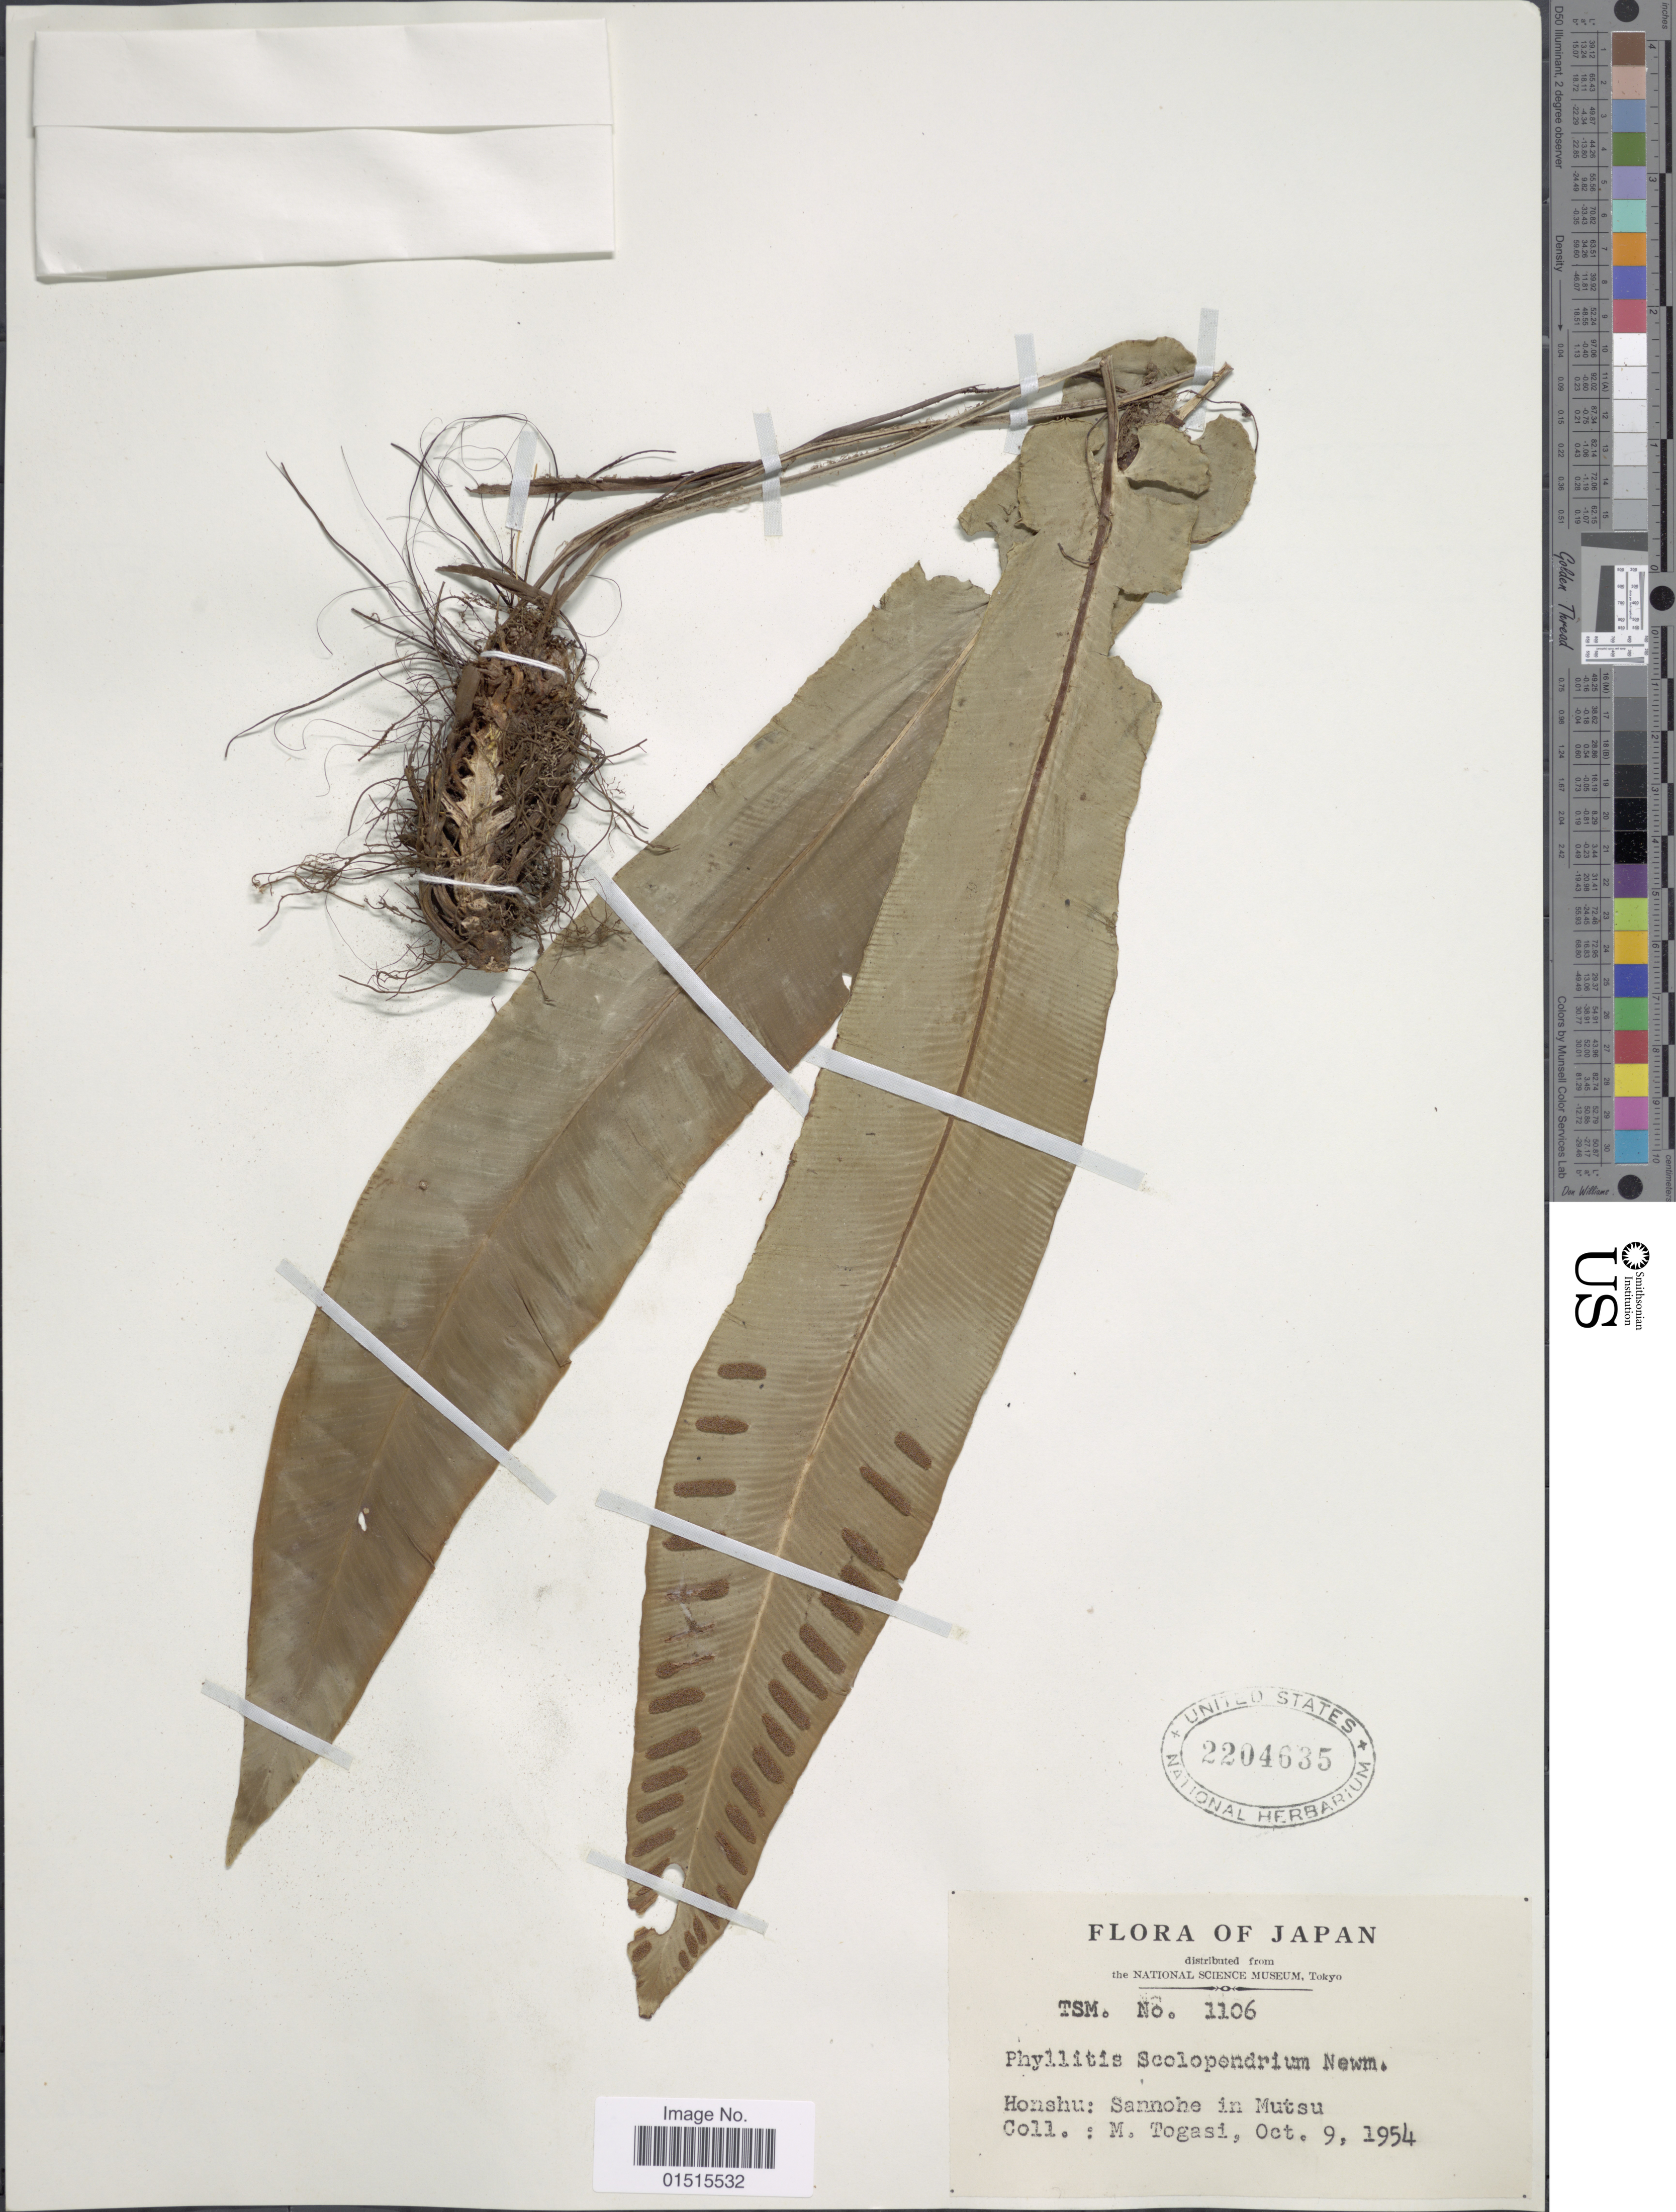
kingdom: Plantae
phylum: Tracheophyta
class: Polypodiopsida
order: Polypodiales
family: Aspleniaceae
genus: Asplenium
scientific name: Asplenium scolopendrium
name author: Sm.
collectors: M. Togashi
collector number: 1106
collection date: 1954-10-09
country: Japan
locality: Honshu: sannohe in Mutsu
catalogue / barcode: US 2204635